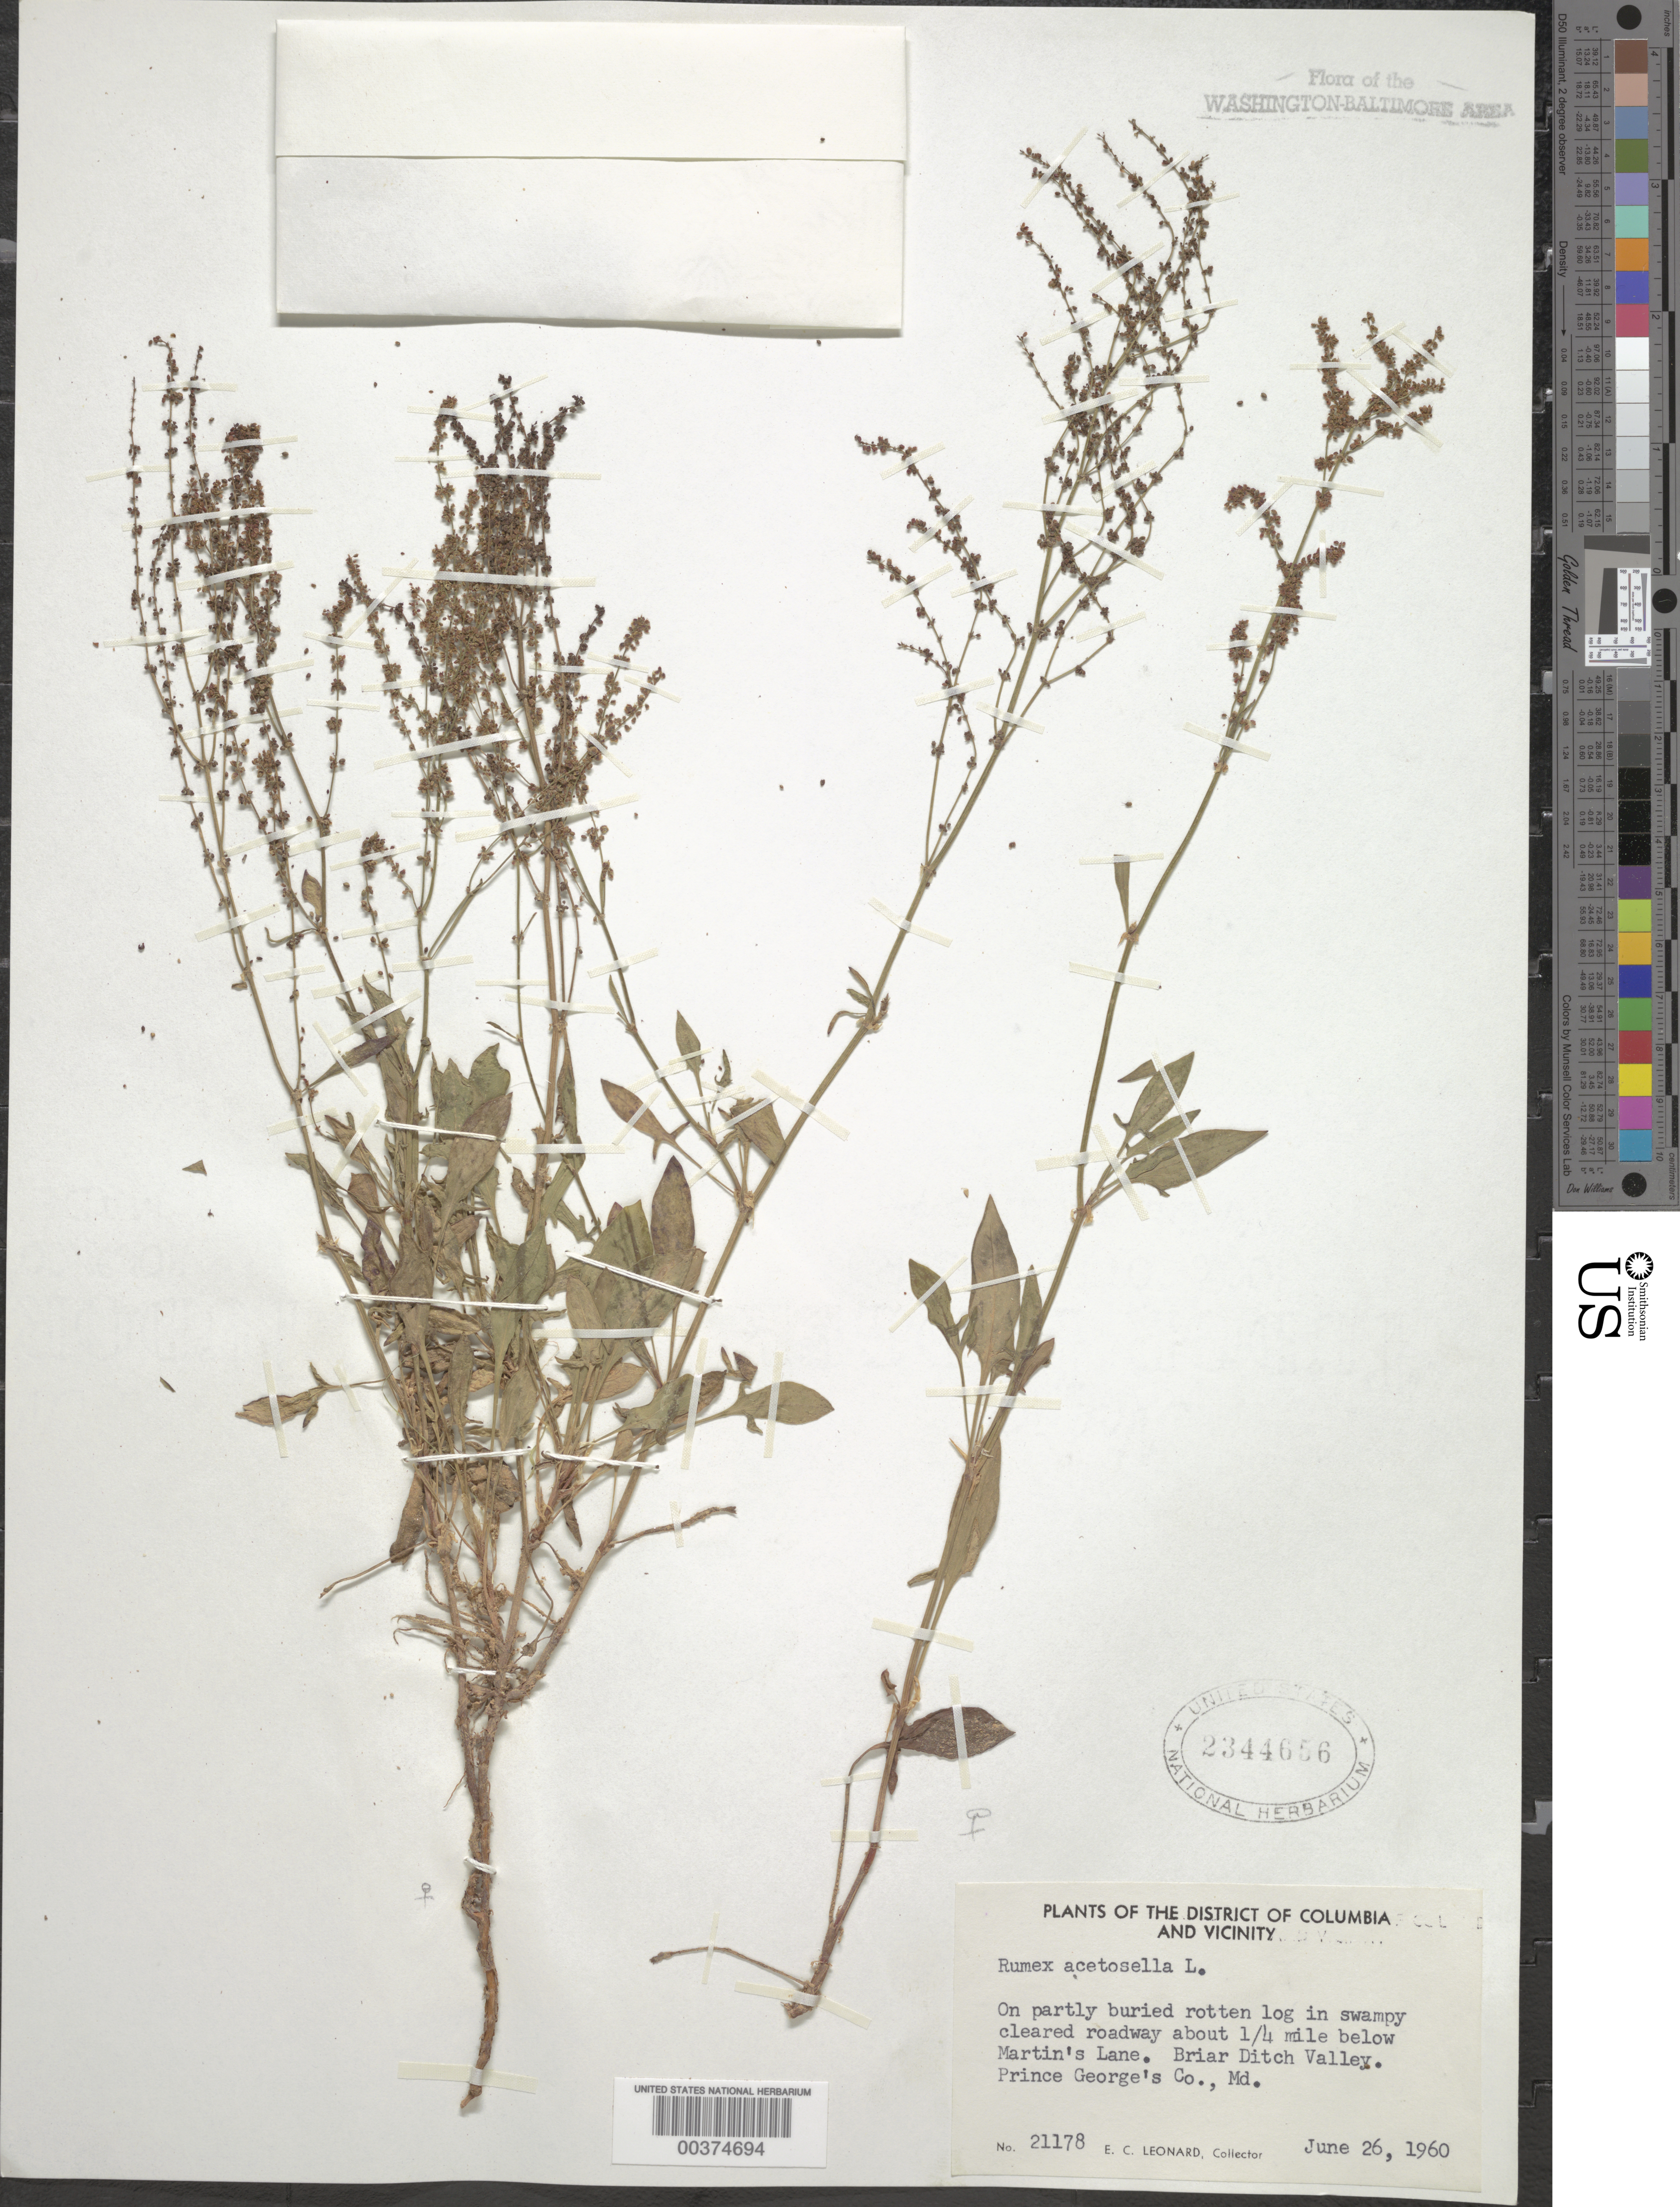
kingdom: Plantae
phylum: Tracheophyta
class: Magnoliopsida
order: Caryophyllales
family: Polygonaceae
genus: Rumex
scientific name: Rumex acetosella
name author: L.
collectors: E. C. Leonard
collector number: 21178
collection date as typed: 26 Jun 1960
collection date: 1960-06-26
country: United States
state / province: Maryland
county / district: Prince George's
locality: Below Martins Lane, Briar Ditch Valley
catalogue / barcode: US 2344656